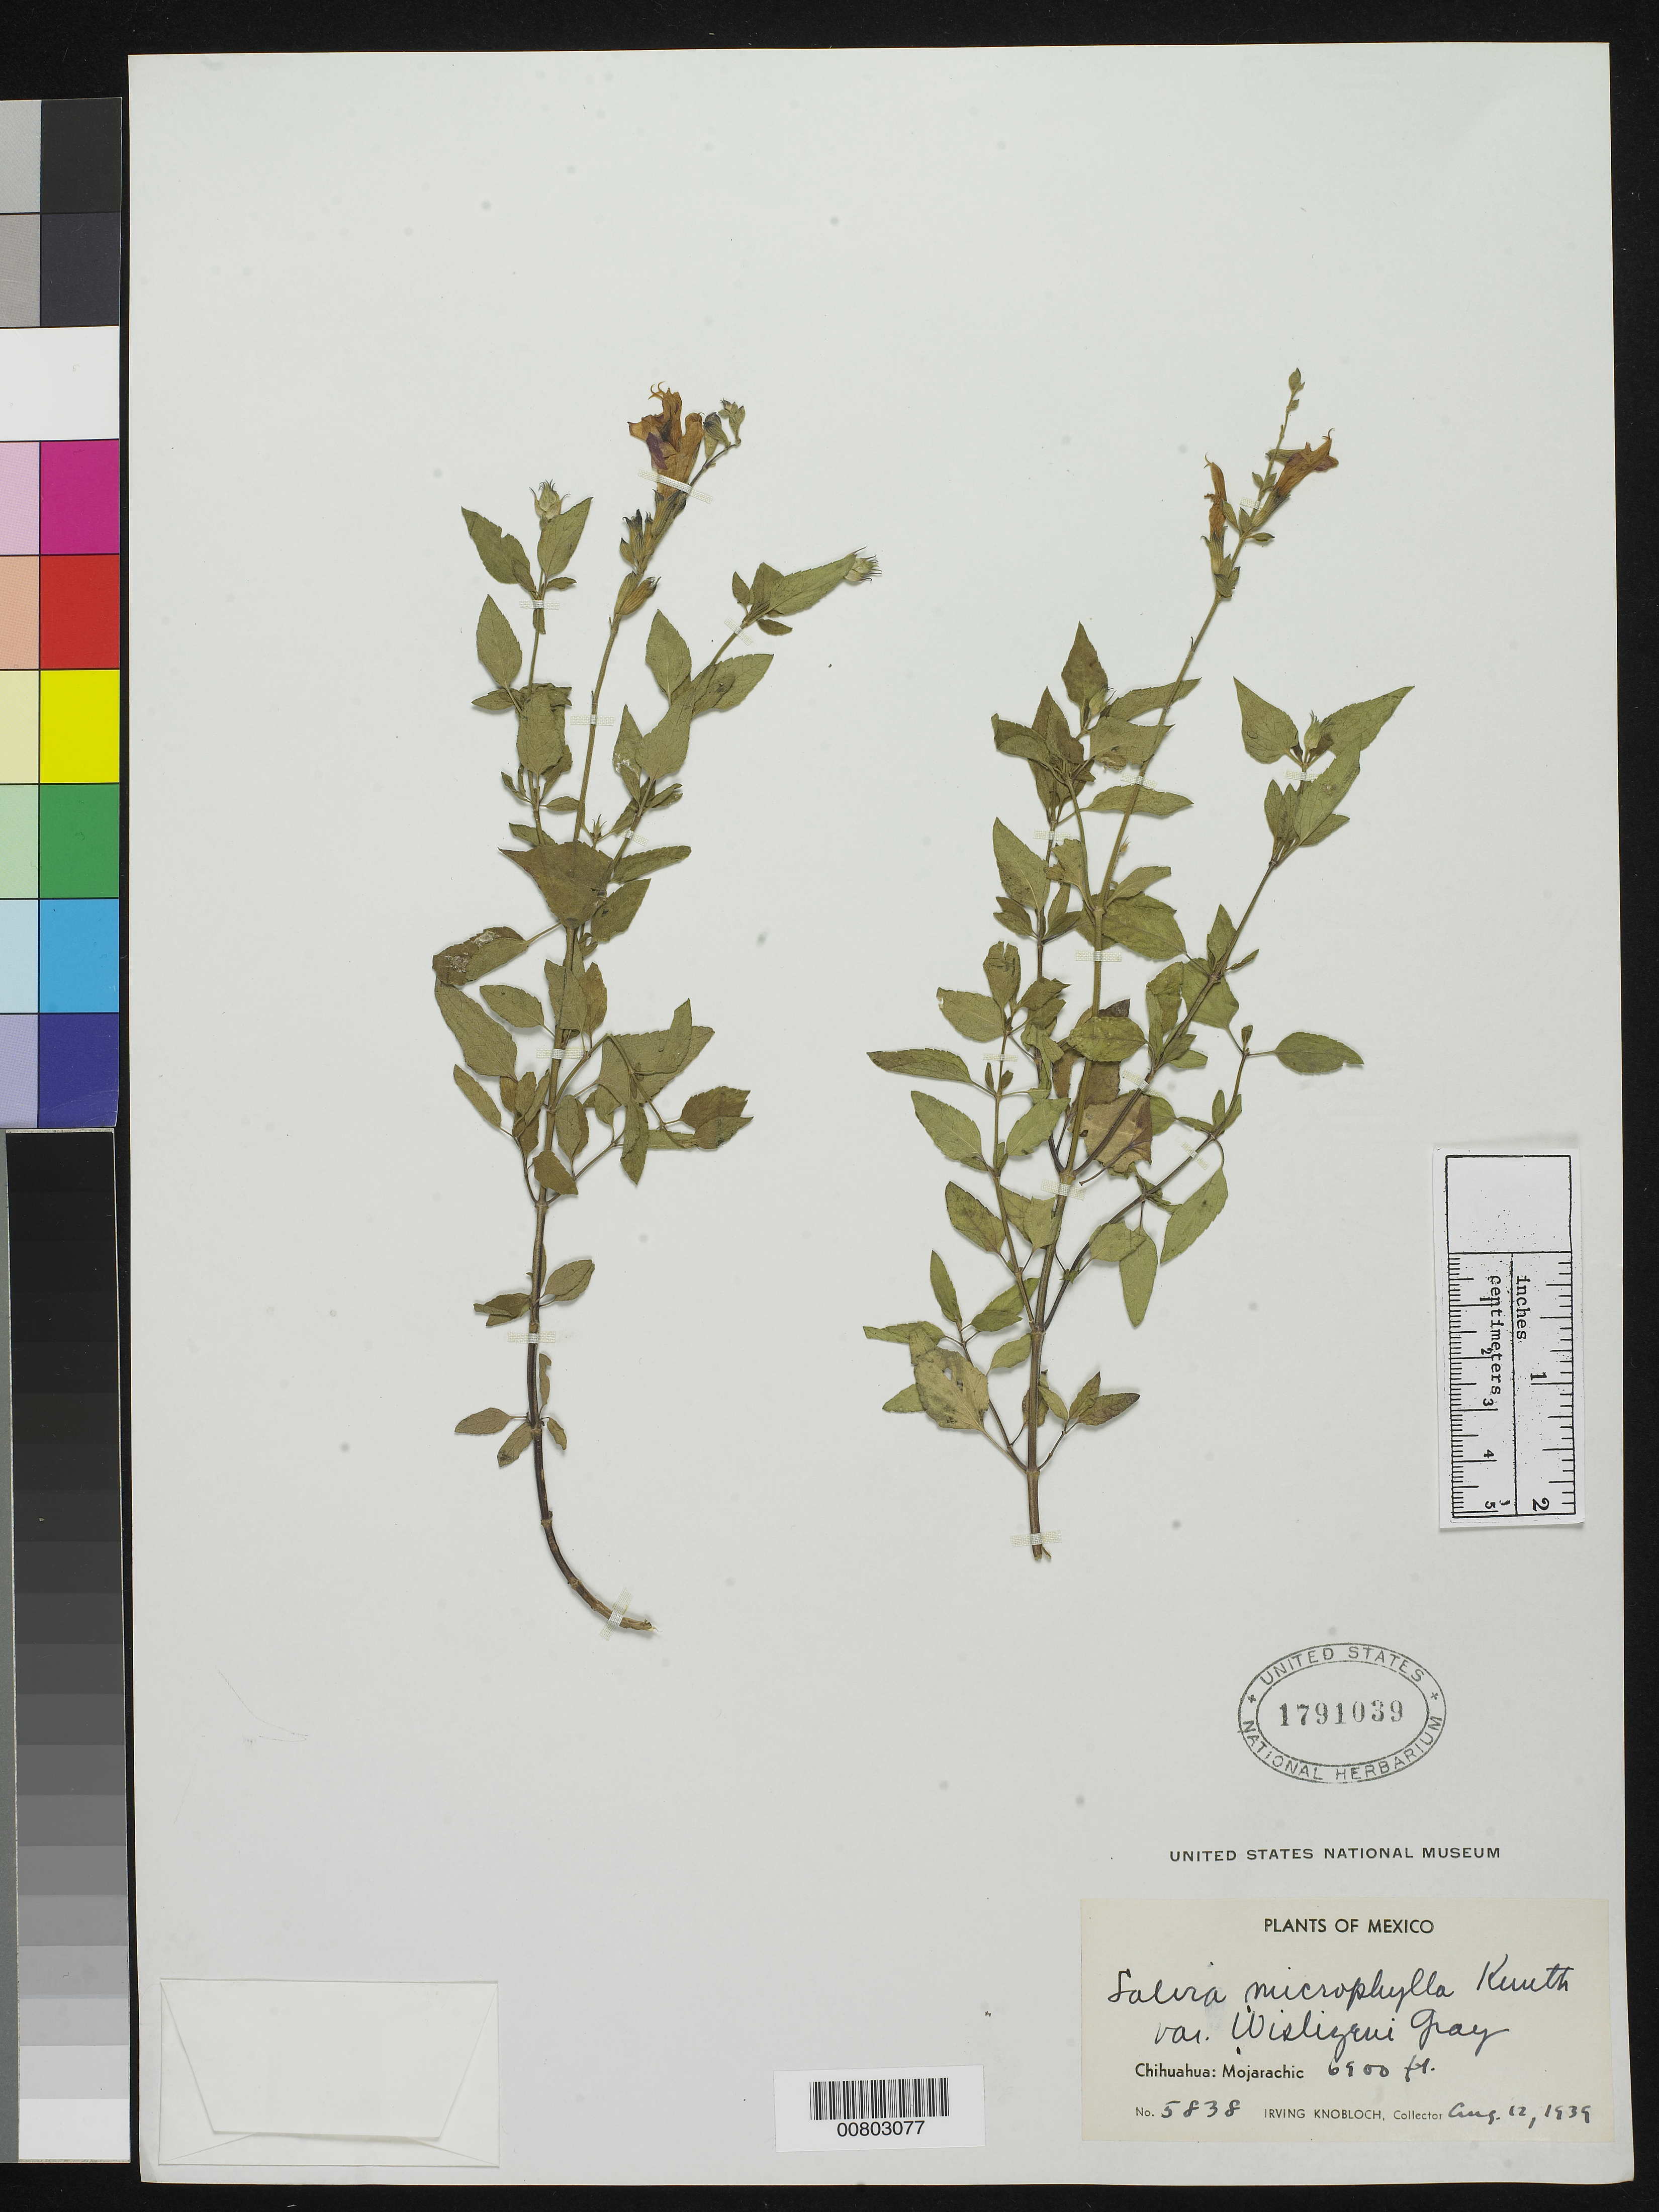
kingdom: Plantae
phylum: Tracheophyta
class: Magnoliopsida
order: Lamiales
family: Lamiaceae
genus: Salvia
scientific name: Salvia microphylla var. wislizeni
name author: A. Gray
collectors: I. W. Knobloch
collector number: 5838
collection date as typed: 12 Aug 1939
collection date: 1939-08-12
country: Mexico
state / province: Chihuahua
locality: Mojarachic, Chihuahua.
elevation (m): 2103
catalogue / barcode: US 1791039